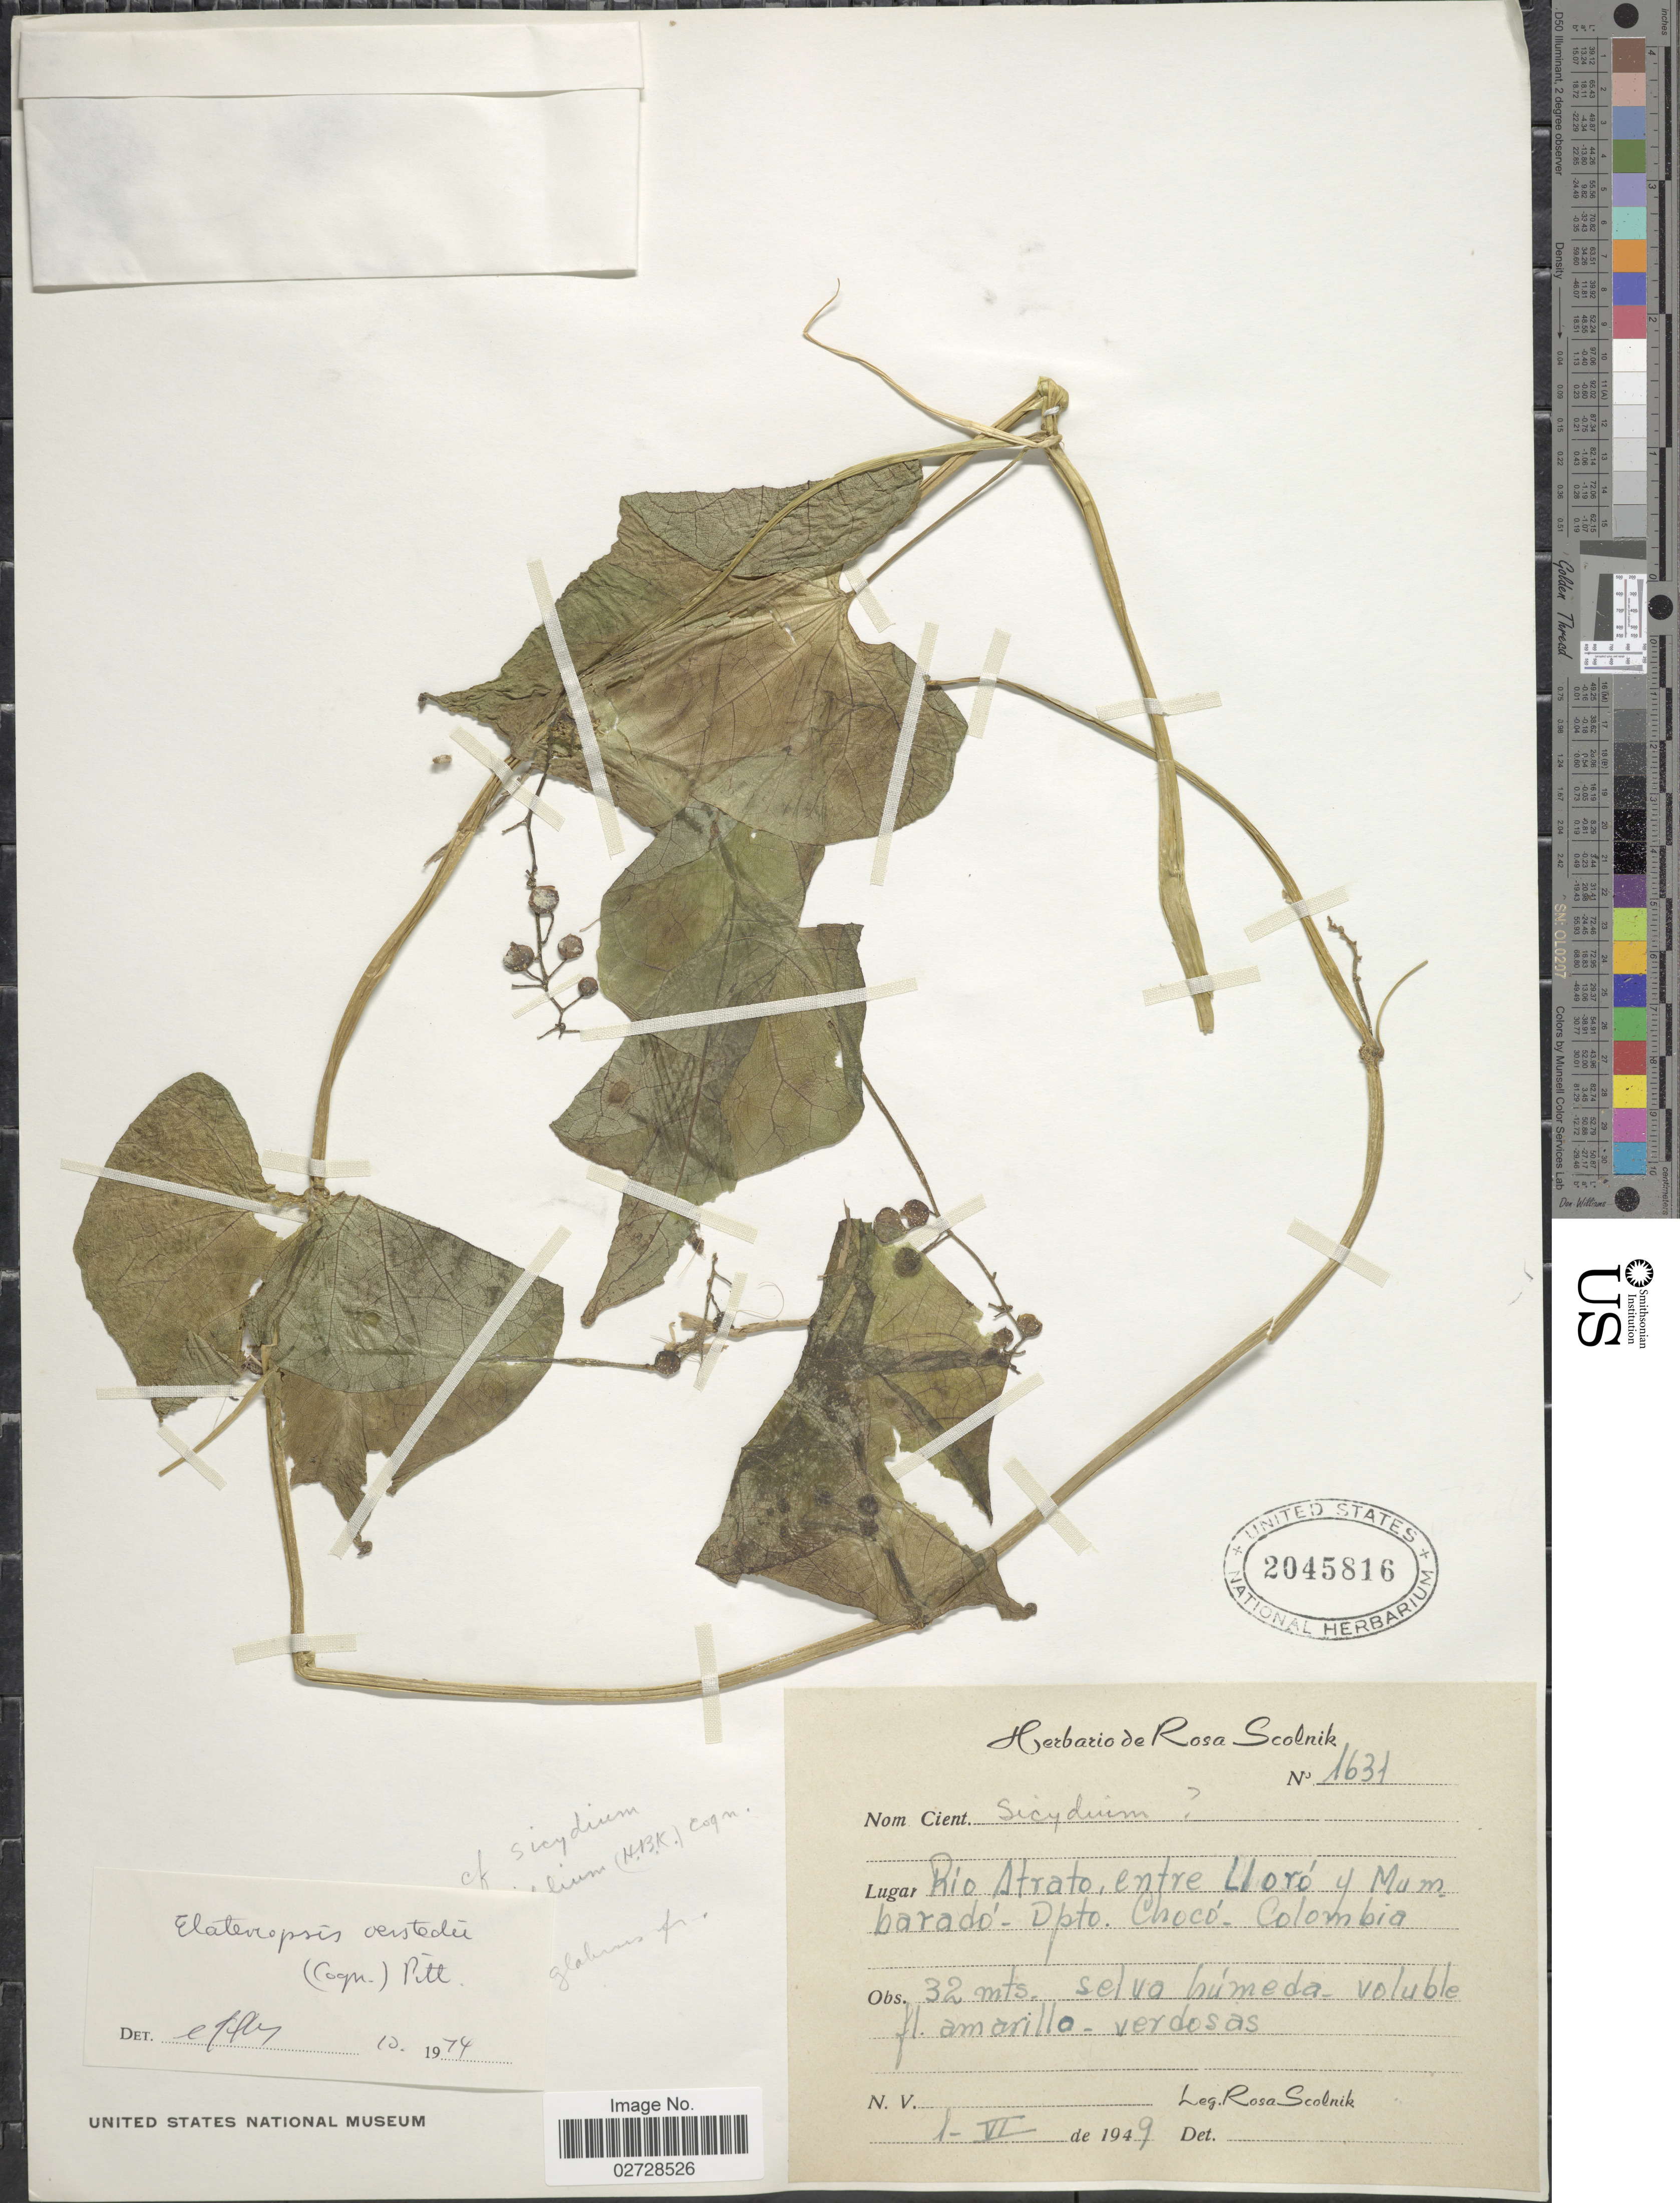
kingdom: Plantae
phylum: Tracheophyta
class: Magnoliopsida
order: Cucurbitales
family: Cucurbitaceae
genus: Hanburia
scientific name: Hanburia oerstedii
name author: (Cogn.) H. Schaef. & S.S. Renner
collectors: R. Scolnik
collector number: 1631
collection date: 1949-06-01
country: Colombia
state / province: Chocó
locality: Rio Atrato, entre Lloro y Mumbarado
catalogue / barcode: US 2045816